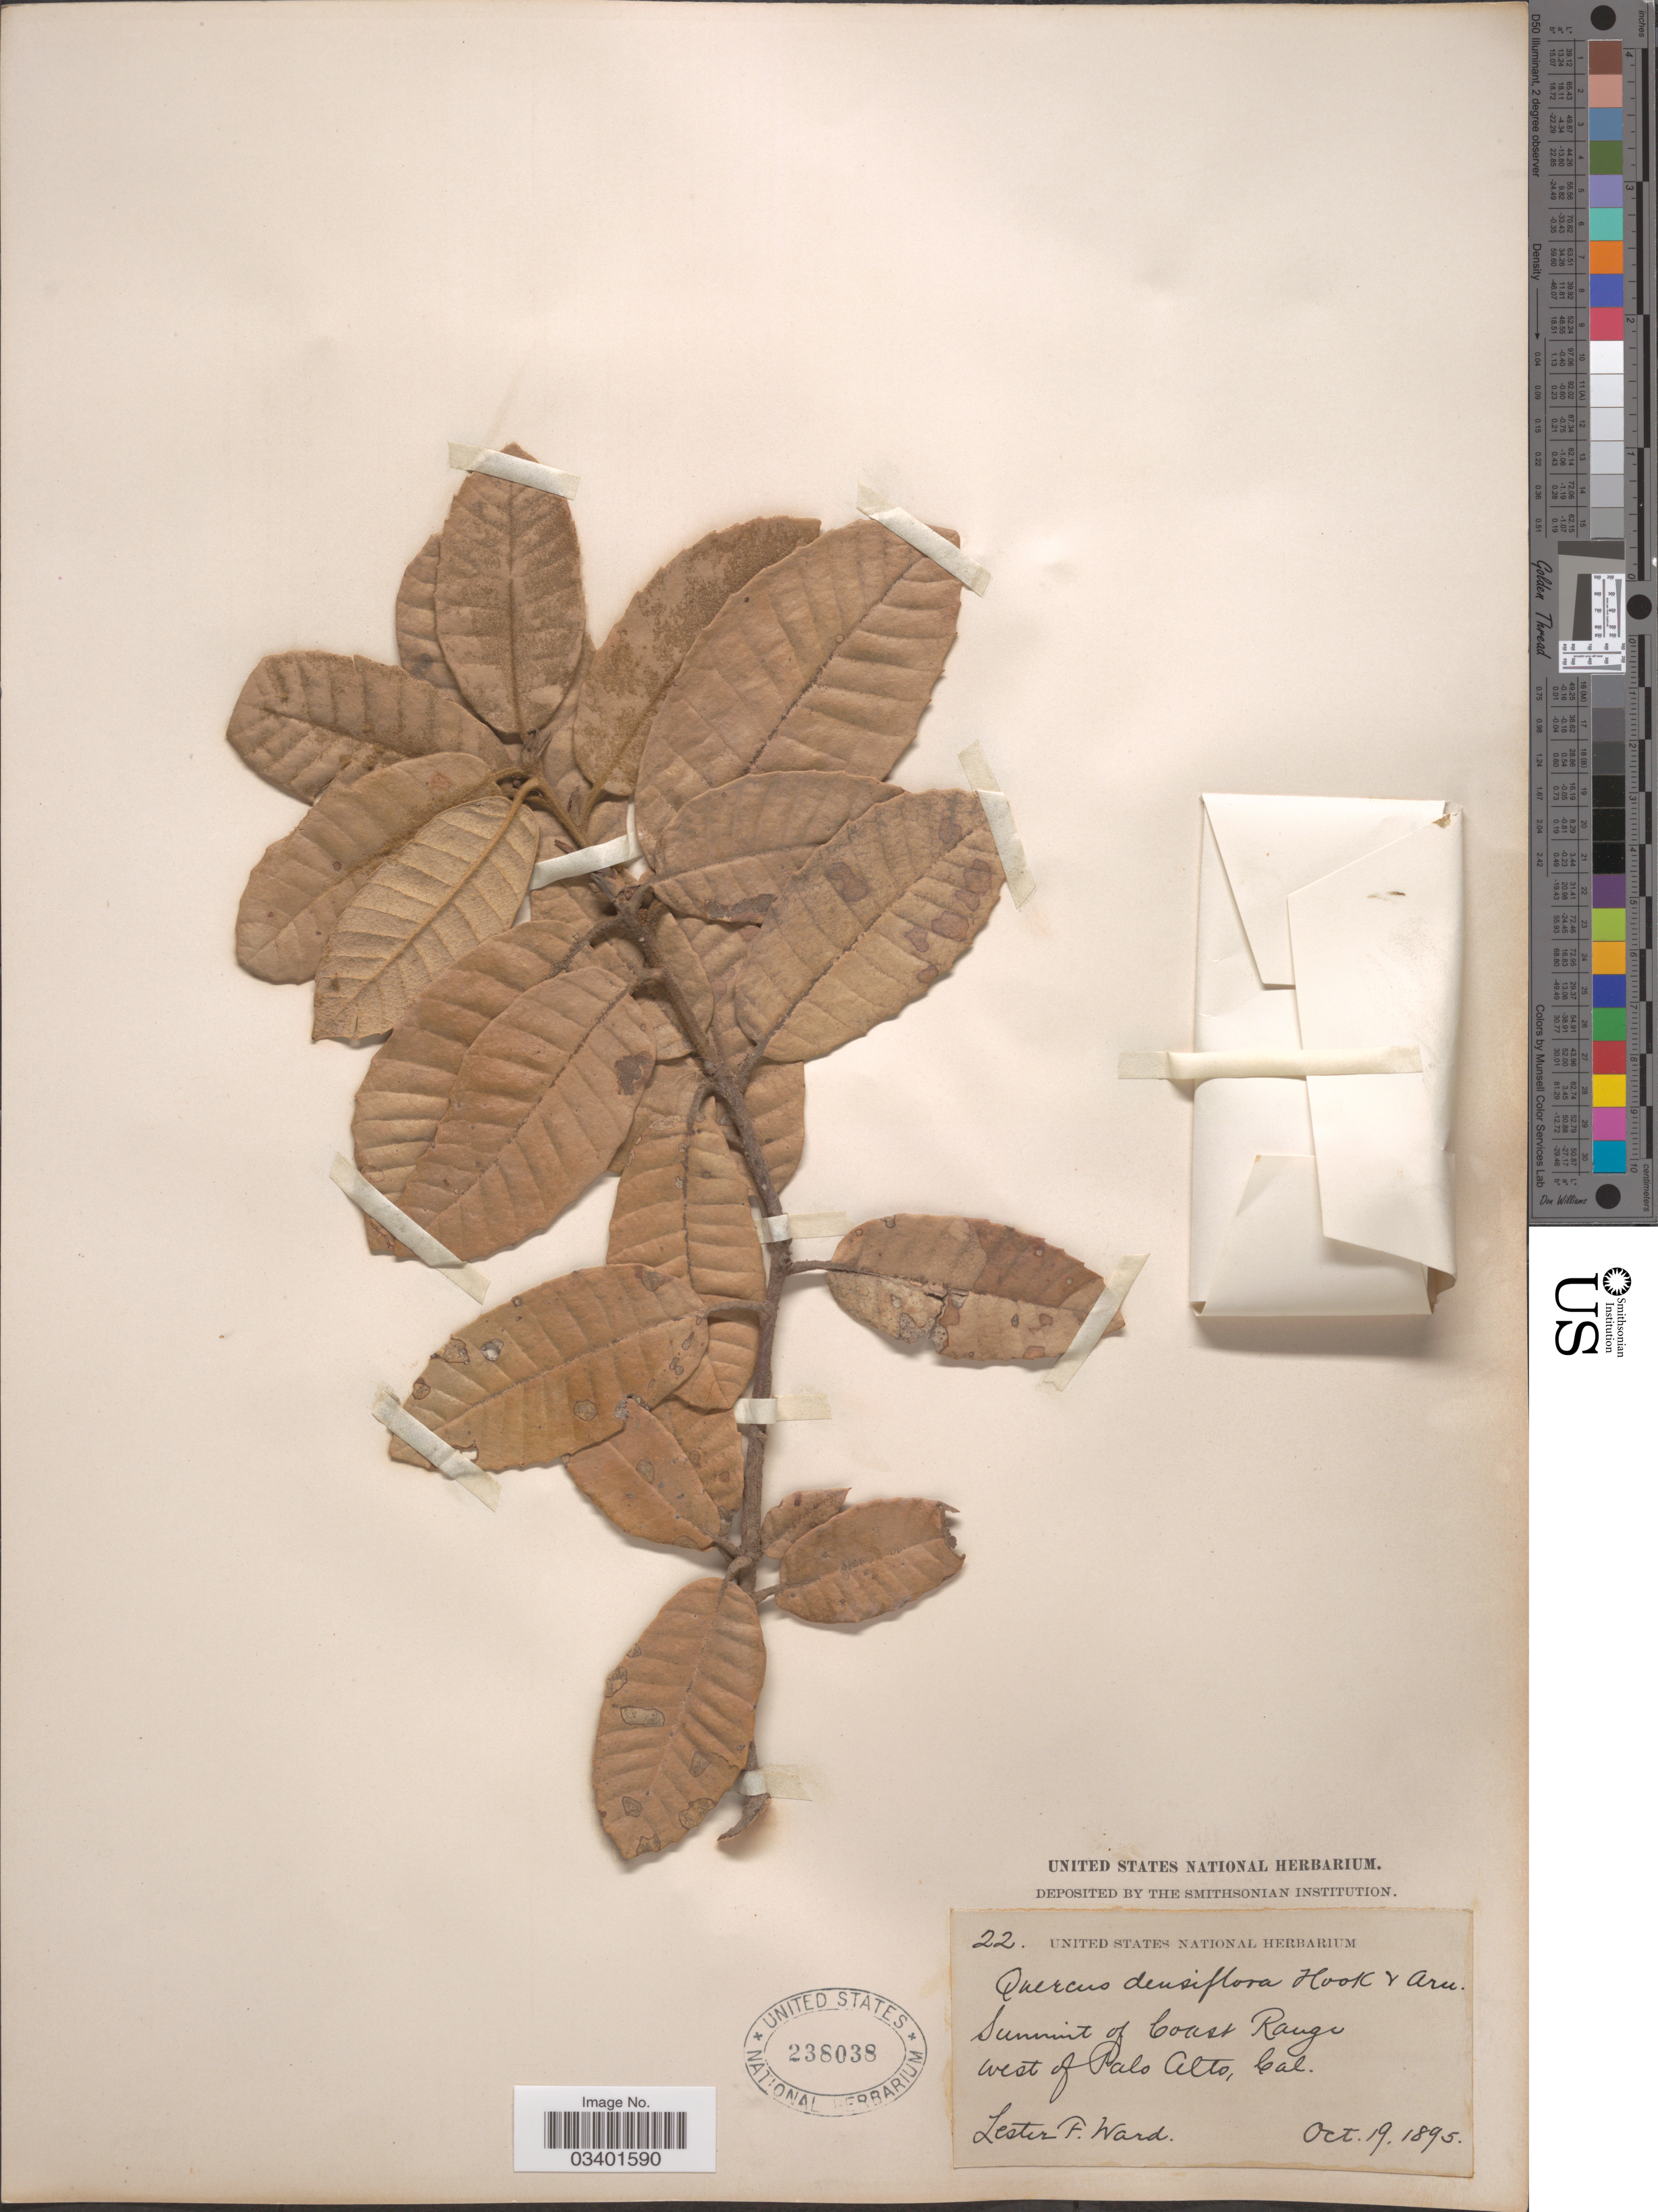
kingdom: Plantae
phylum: Tracheophyta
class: Magnoliopsida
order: Fagales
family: Fagaceae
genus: Notholithocarpus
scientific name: Notholithocarpus densiflorus var. densiflorus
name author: (Hook. & Arn.) P. S. Manos et al.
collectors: L. F. Ward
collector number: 22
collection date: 1895-10-19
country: United States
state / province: California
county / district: Santa Clara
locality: Summit of Coast Range west of Palo Alto.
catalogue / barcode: US 238038